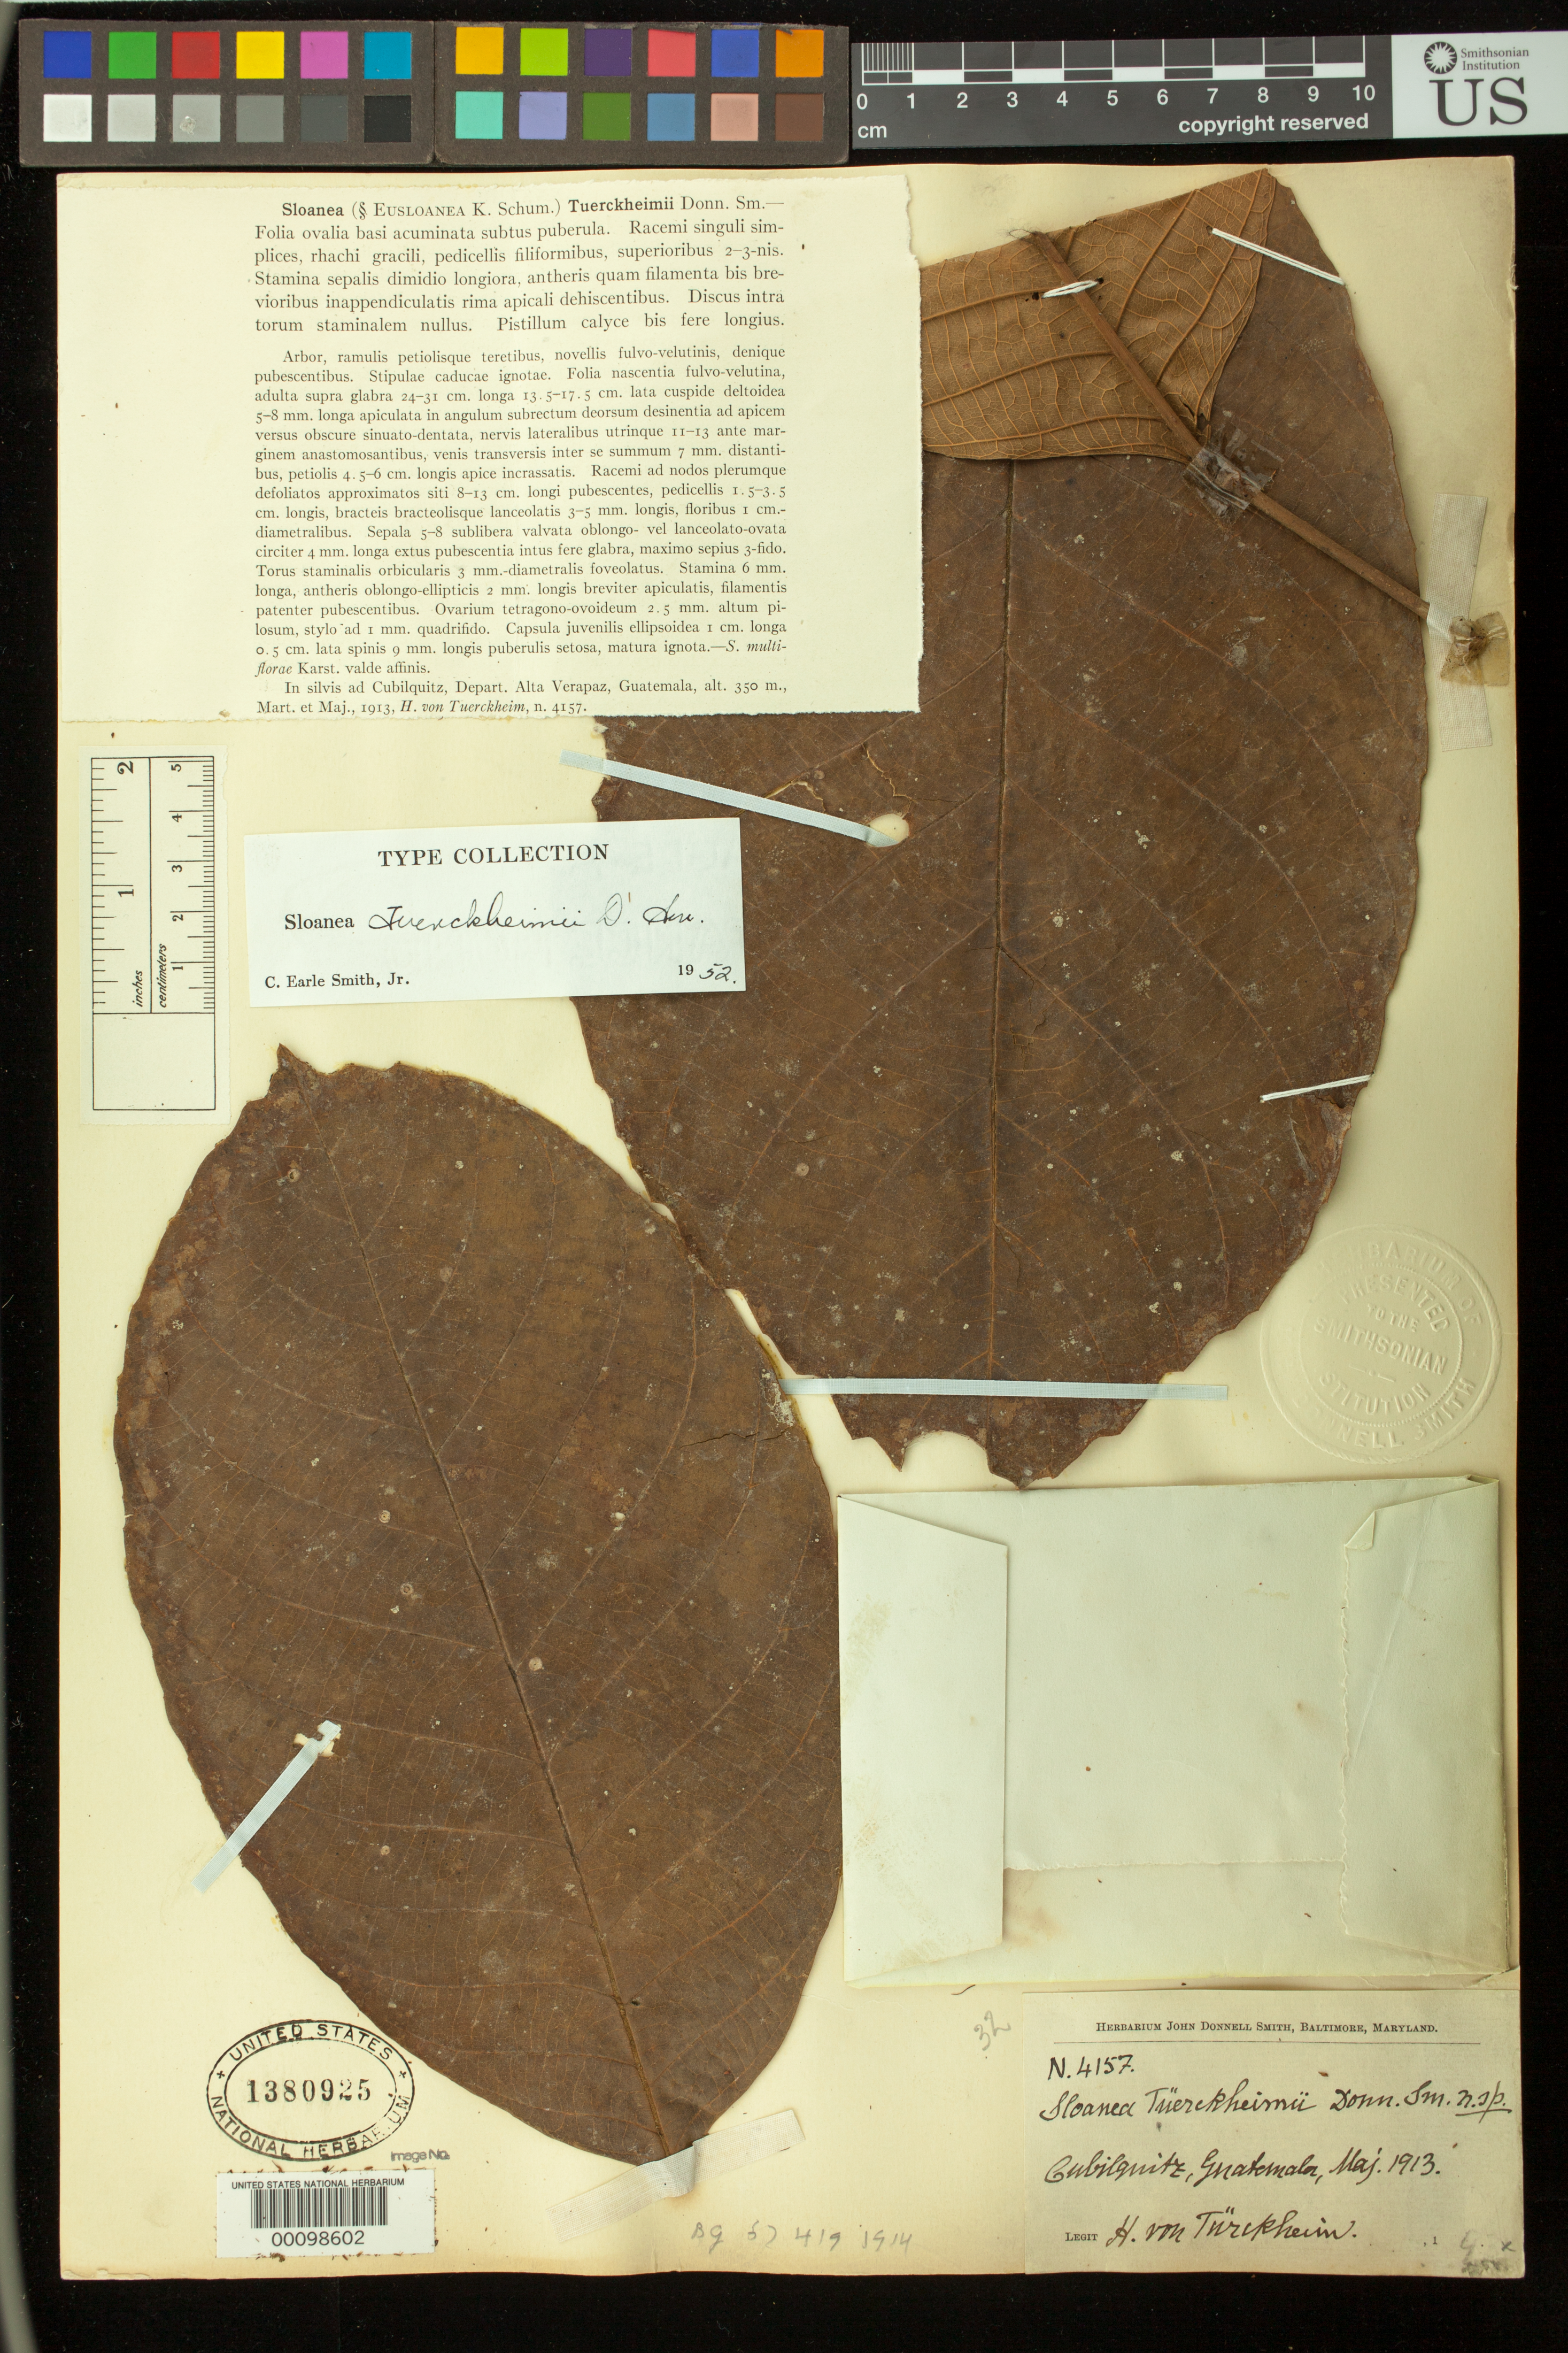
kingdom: Plantae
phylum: Tracheophyta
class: Magnoliopsida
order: Oxalidales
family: Elaeocarpaceae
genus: Sloanea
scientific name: Sloanea tuerckheimii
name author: Donn. Sm.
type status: Syntype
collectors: H. von Türckheim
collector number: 4157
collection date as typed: Mar 1913 and -- May 1913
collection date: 1913-03,1913-05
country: Guatemala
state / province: Alta Verapaz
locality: Cubilquitz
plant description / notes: One of two US sheets (USNH 1380924, 1380925) received from the John Donnell Smith herbarium. Tuerckheim 4157 apparently represents 2 elements [syntypes]: "March and May" as cited in protologue, "Marz 1913 / Frucht Mai 1913" on 1380924 but only "Maj. 1913" on 1380925. One sheet (1380924) annotated as "holotype" by T.D. Pennington (2015).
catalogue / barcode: US 1380925